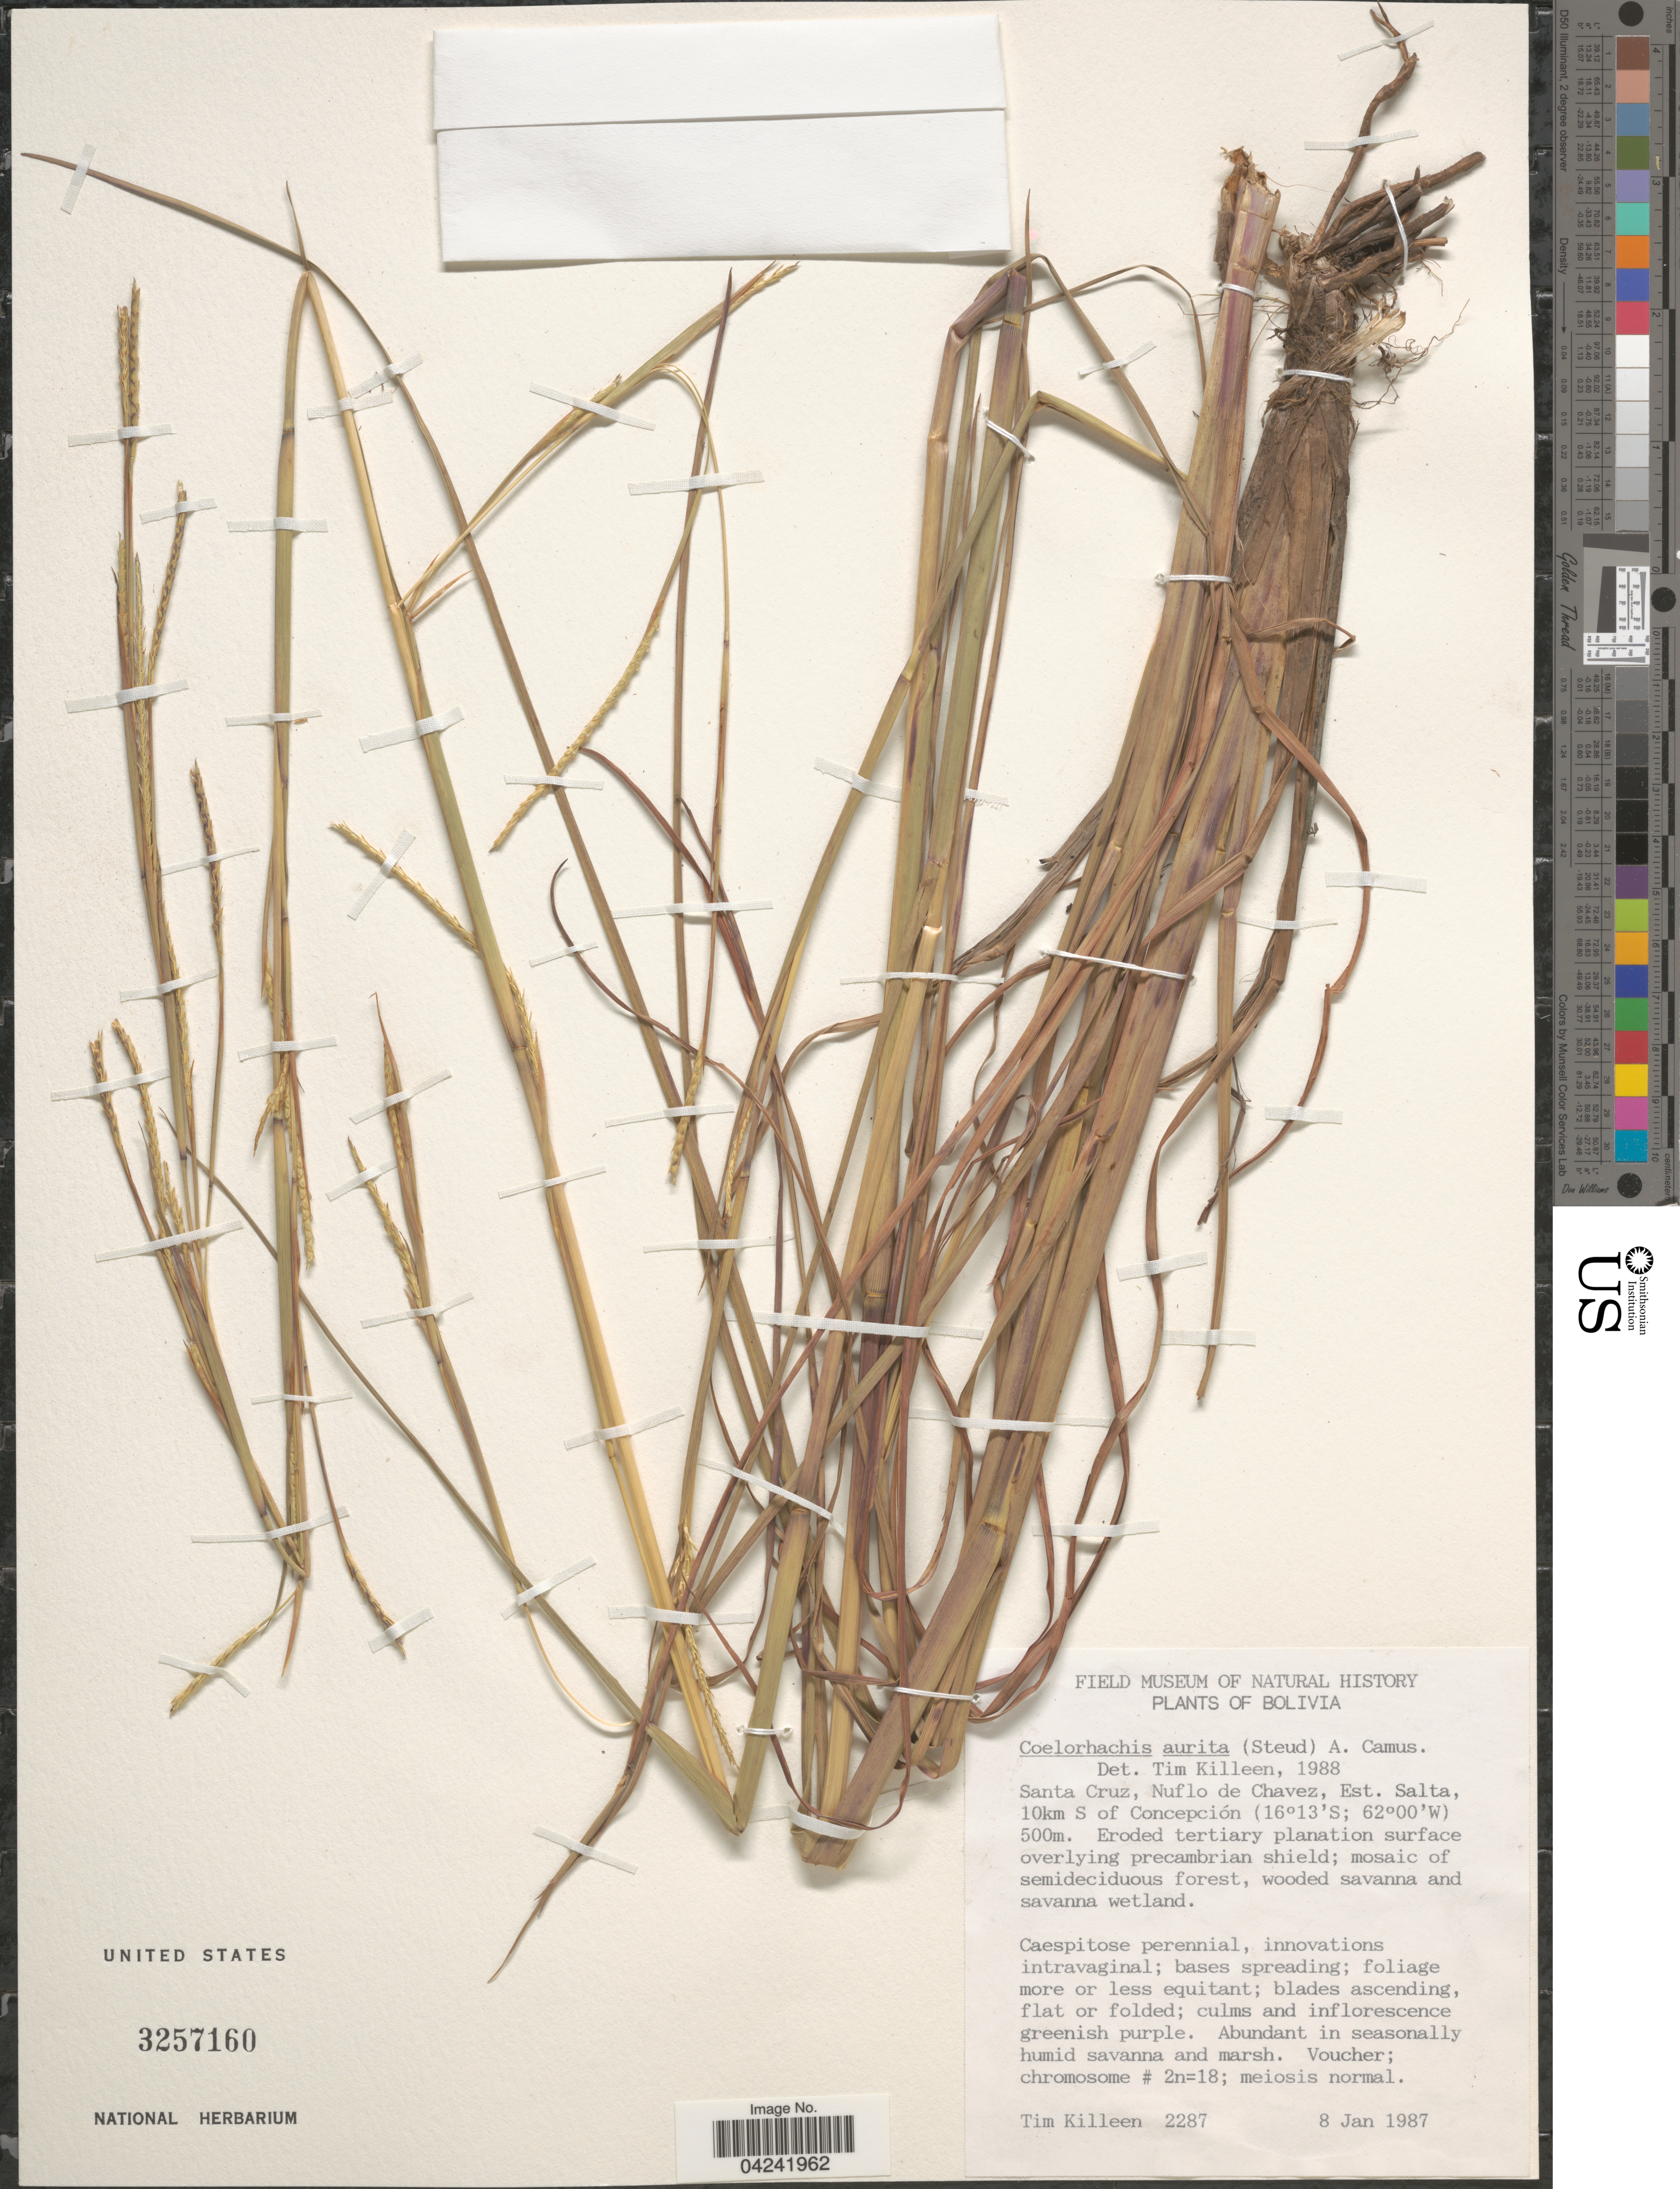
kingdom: Plantae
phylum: Tracheophyta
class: Liliopsida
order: Poales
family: Poaceae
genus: Mnesithea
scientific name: Mnesithea aurita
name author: (Steud.) de Koning & Sosef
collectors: T. J. Killeen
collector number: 2287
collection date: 1987-01-08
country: Bolivia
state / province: Santa Cruz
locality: Nuflo de Chavez, Est. Salta, 10km S of Concepción.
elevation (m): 500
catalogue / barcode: US 3257160